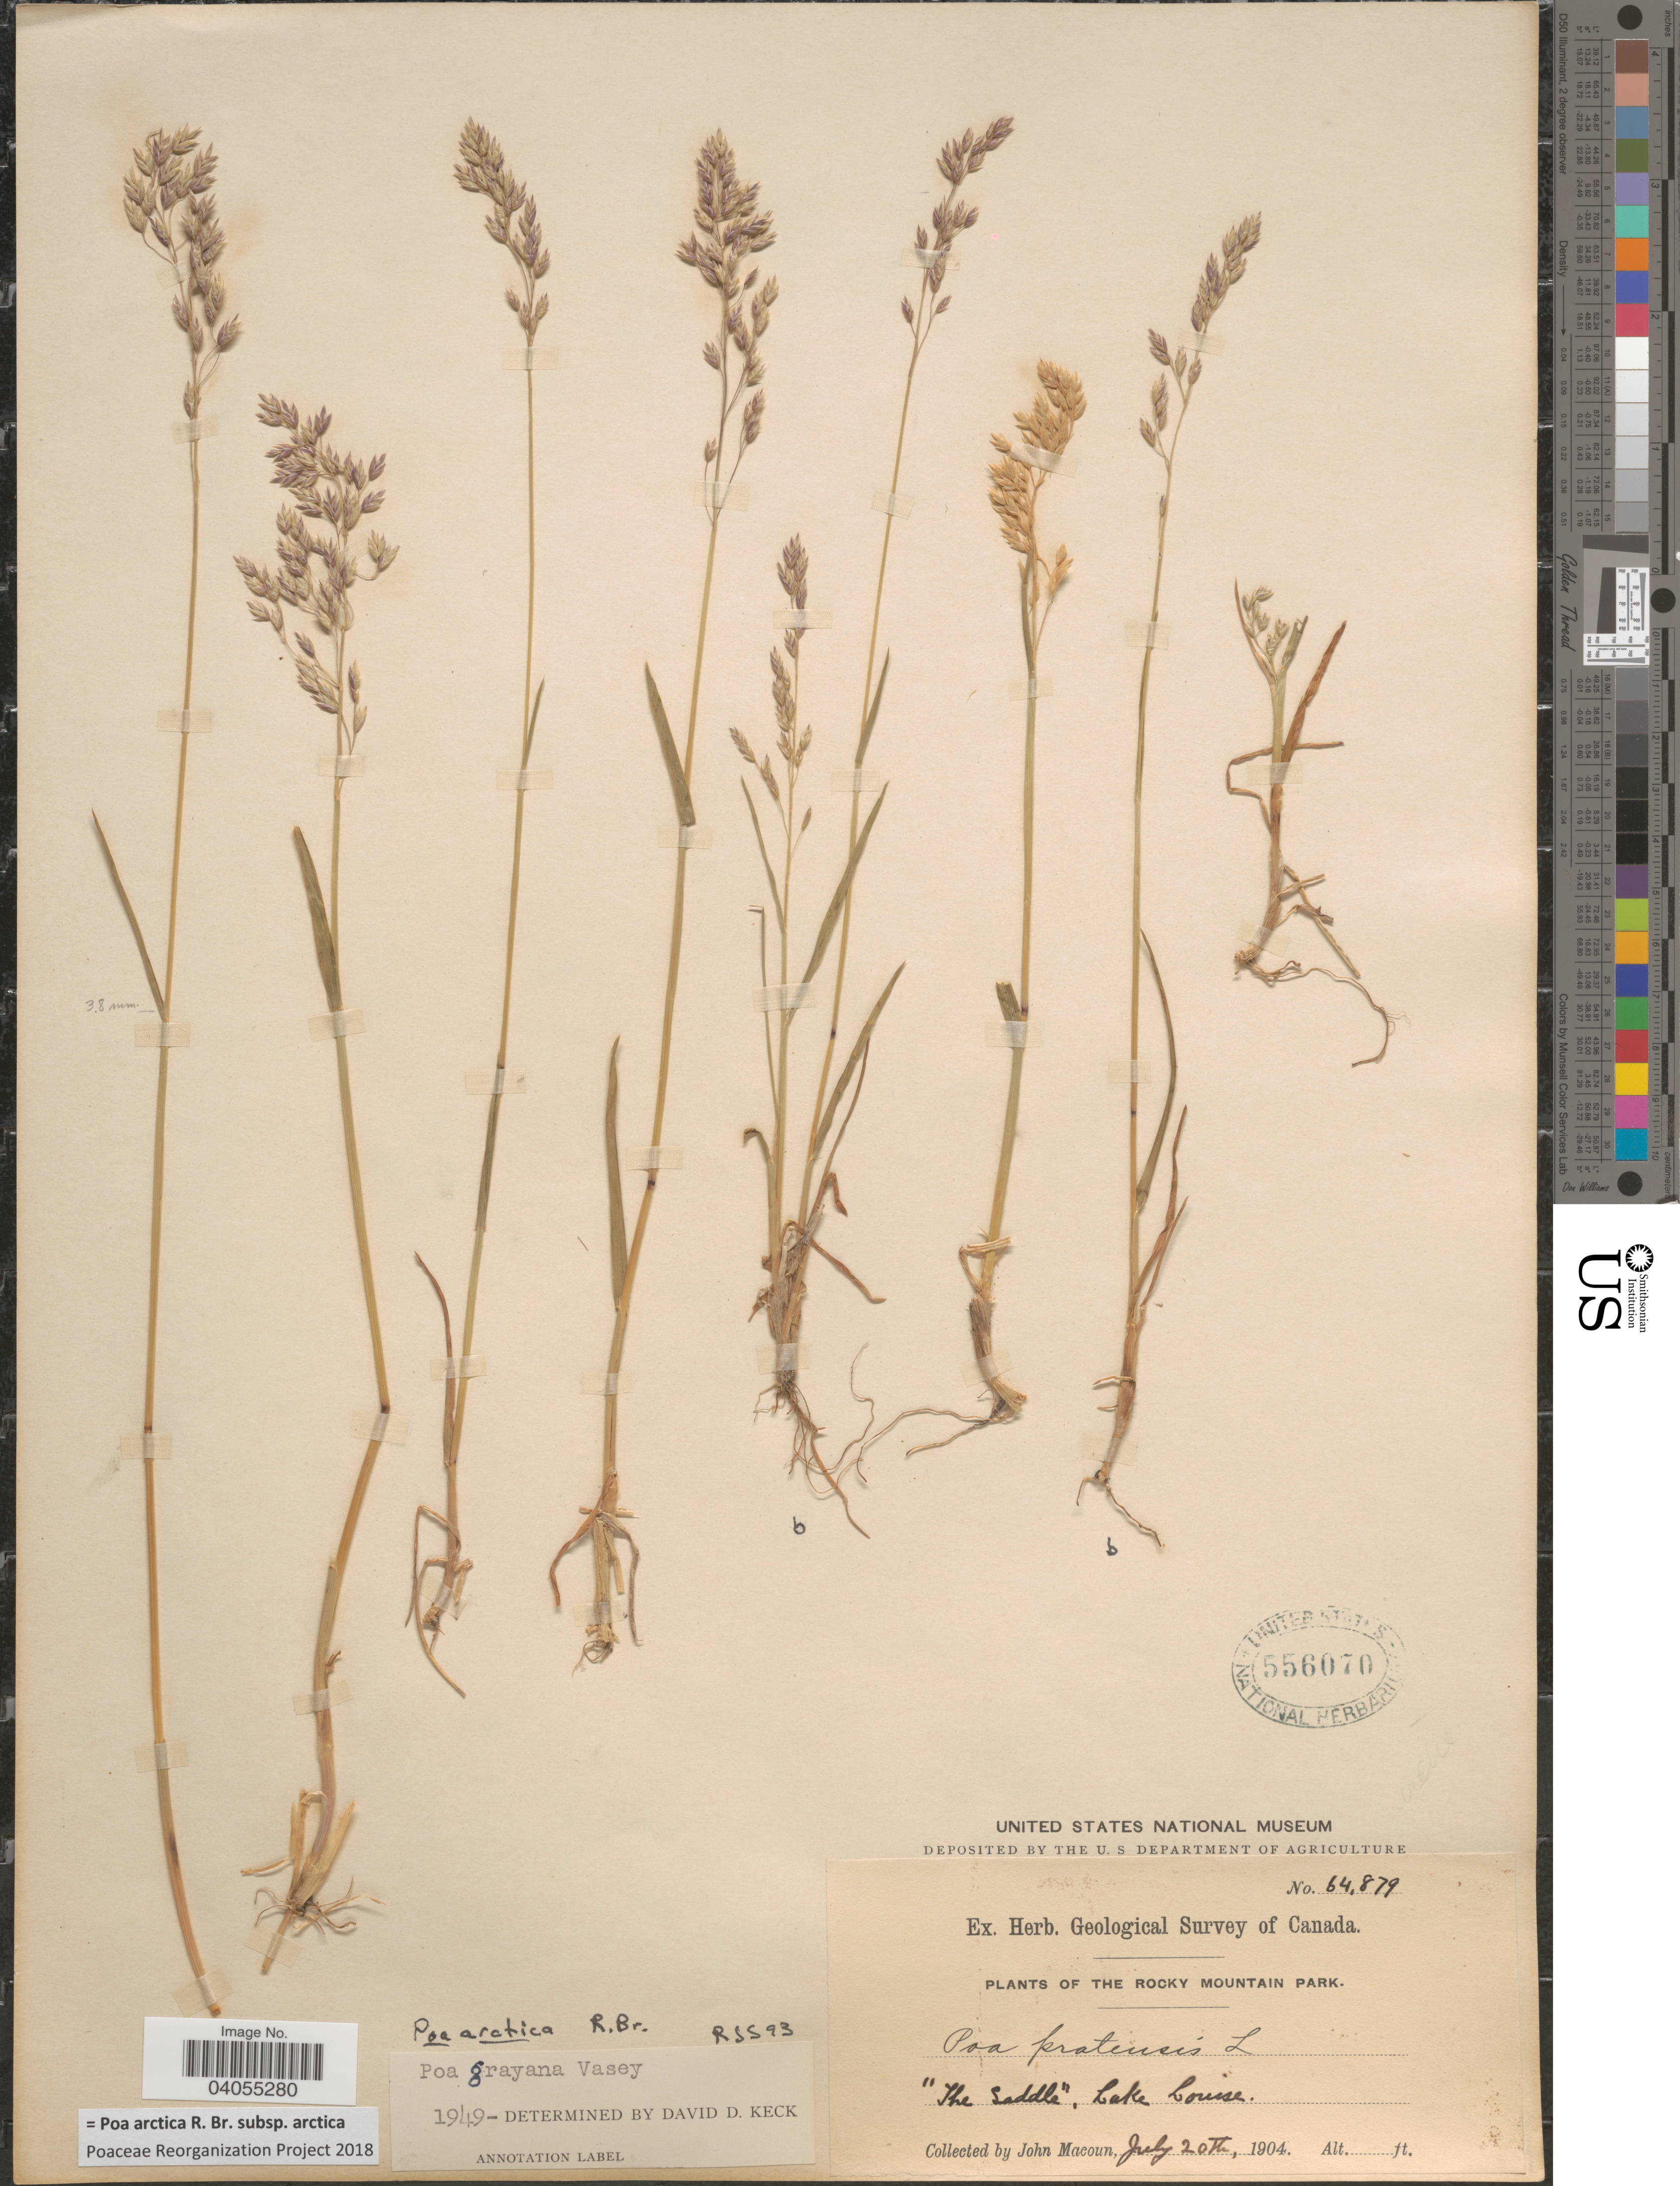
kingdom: Plantae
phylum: Tracheophyta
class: Liliopsida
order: Poales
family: Poaceae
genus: Poa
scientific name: Poa arctica subsp. arctica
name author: R. Br.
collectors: J. Macoun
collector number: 64879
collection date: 1904-07-20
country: Canada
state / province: Alberta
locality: The Rocky Mountain Park. "The Saddle", Lake Louise.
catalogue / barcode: US 556070